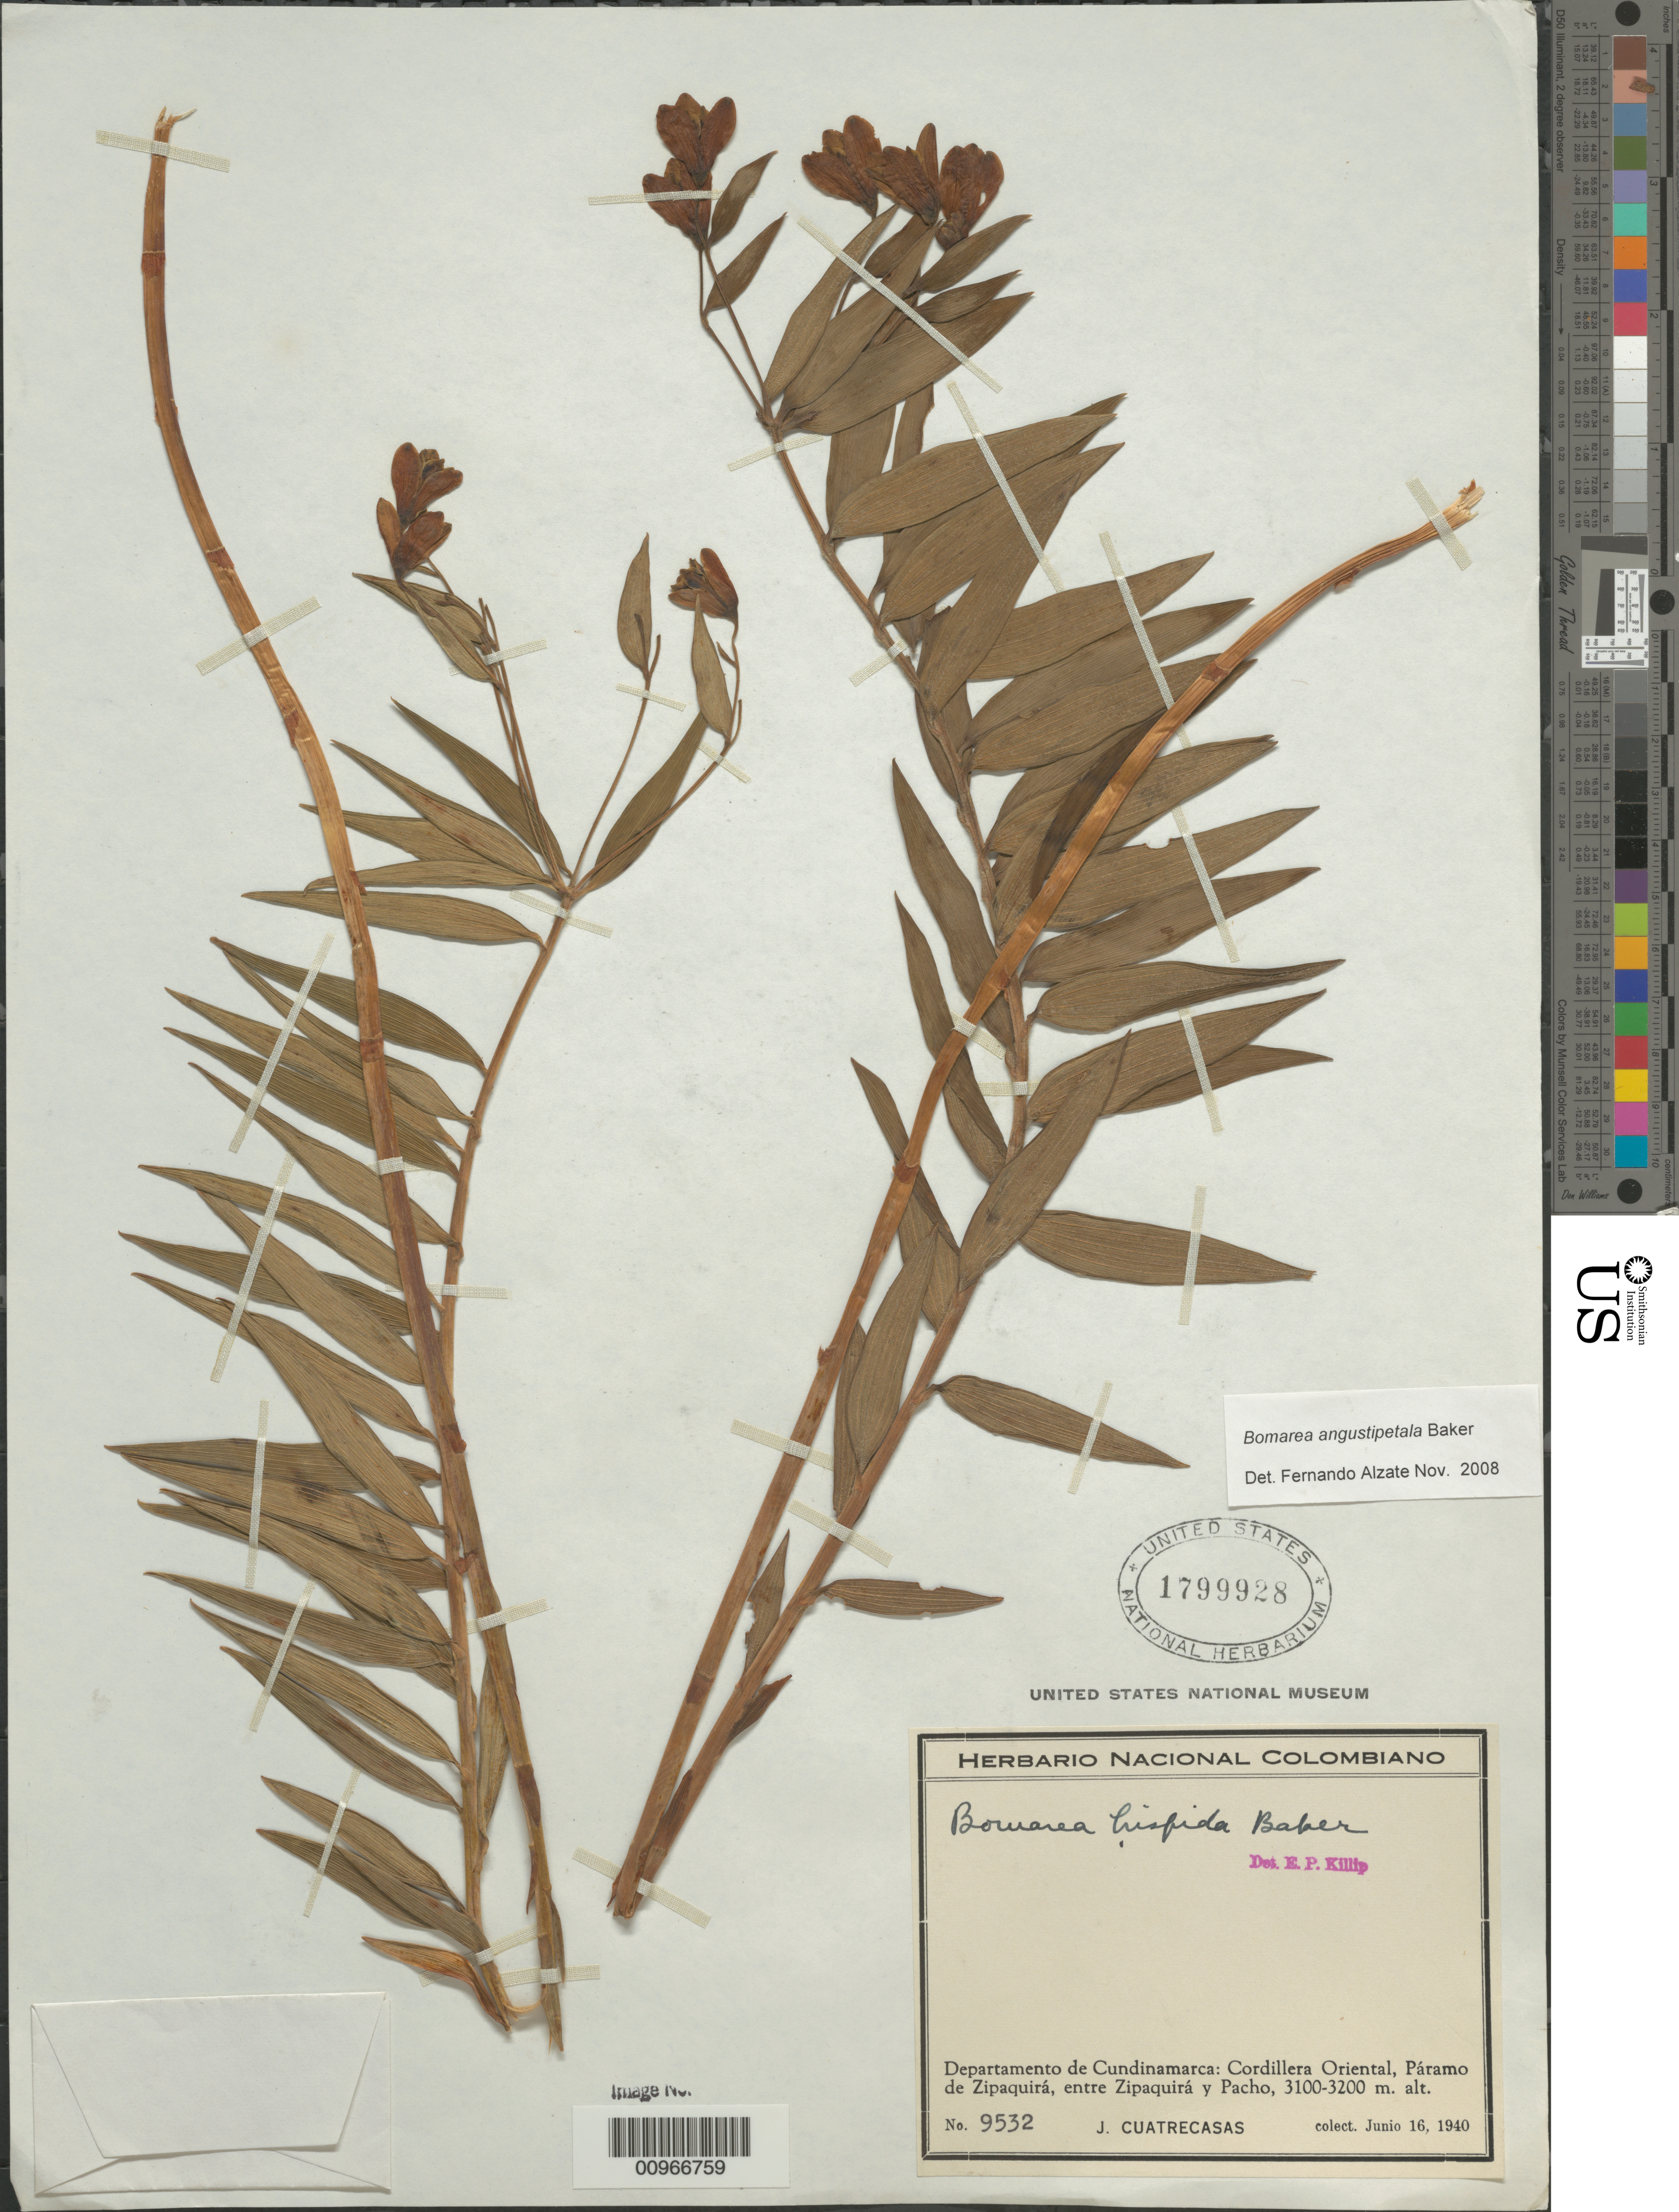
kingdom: Plantae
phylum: Tracheophyta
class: Liliopsida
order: Liliales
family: Alstroemeriaceae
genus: Bomarea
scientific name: Bomarea angustipetala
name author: Baker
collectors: J. Cuatrecasas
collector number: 9532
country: Colombia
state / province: Cundinamarca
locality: Paramo de Zipaquira between Aipaquira and Pacho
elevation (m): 3100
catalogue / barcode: US 1799928